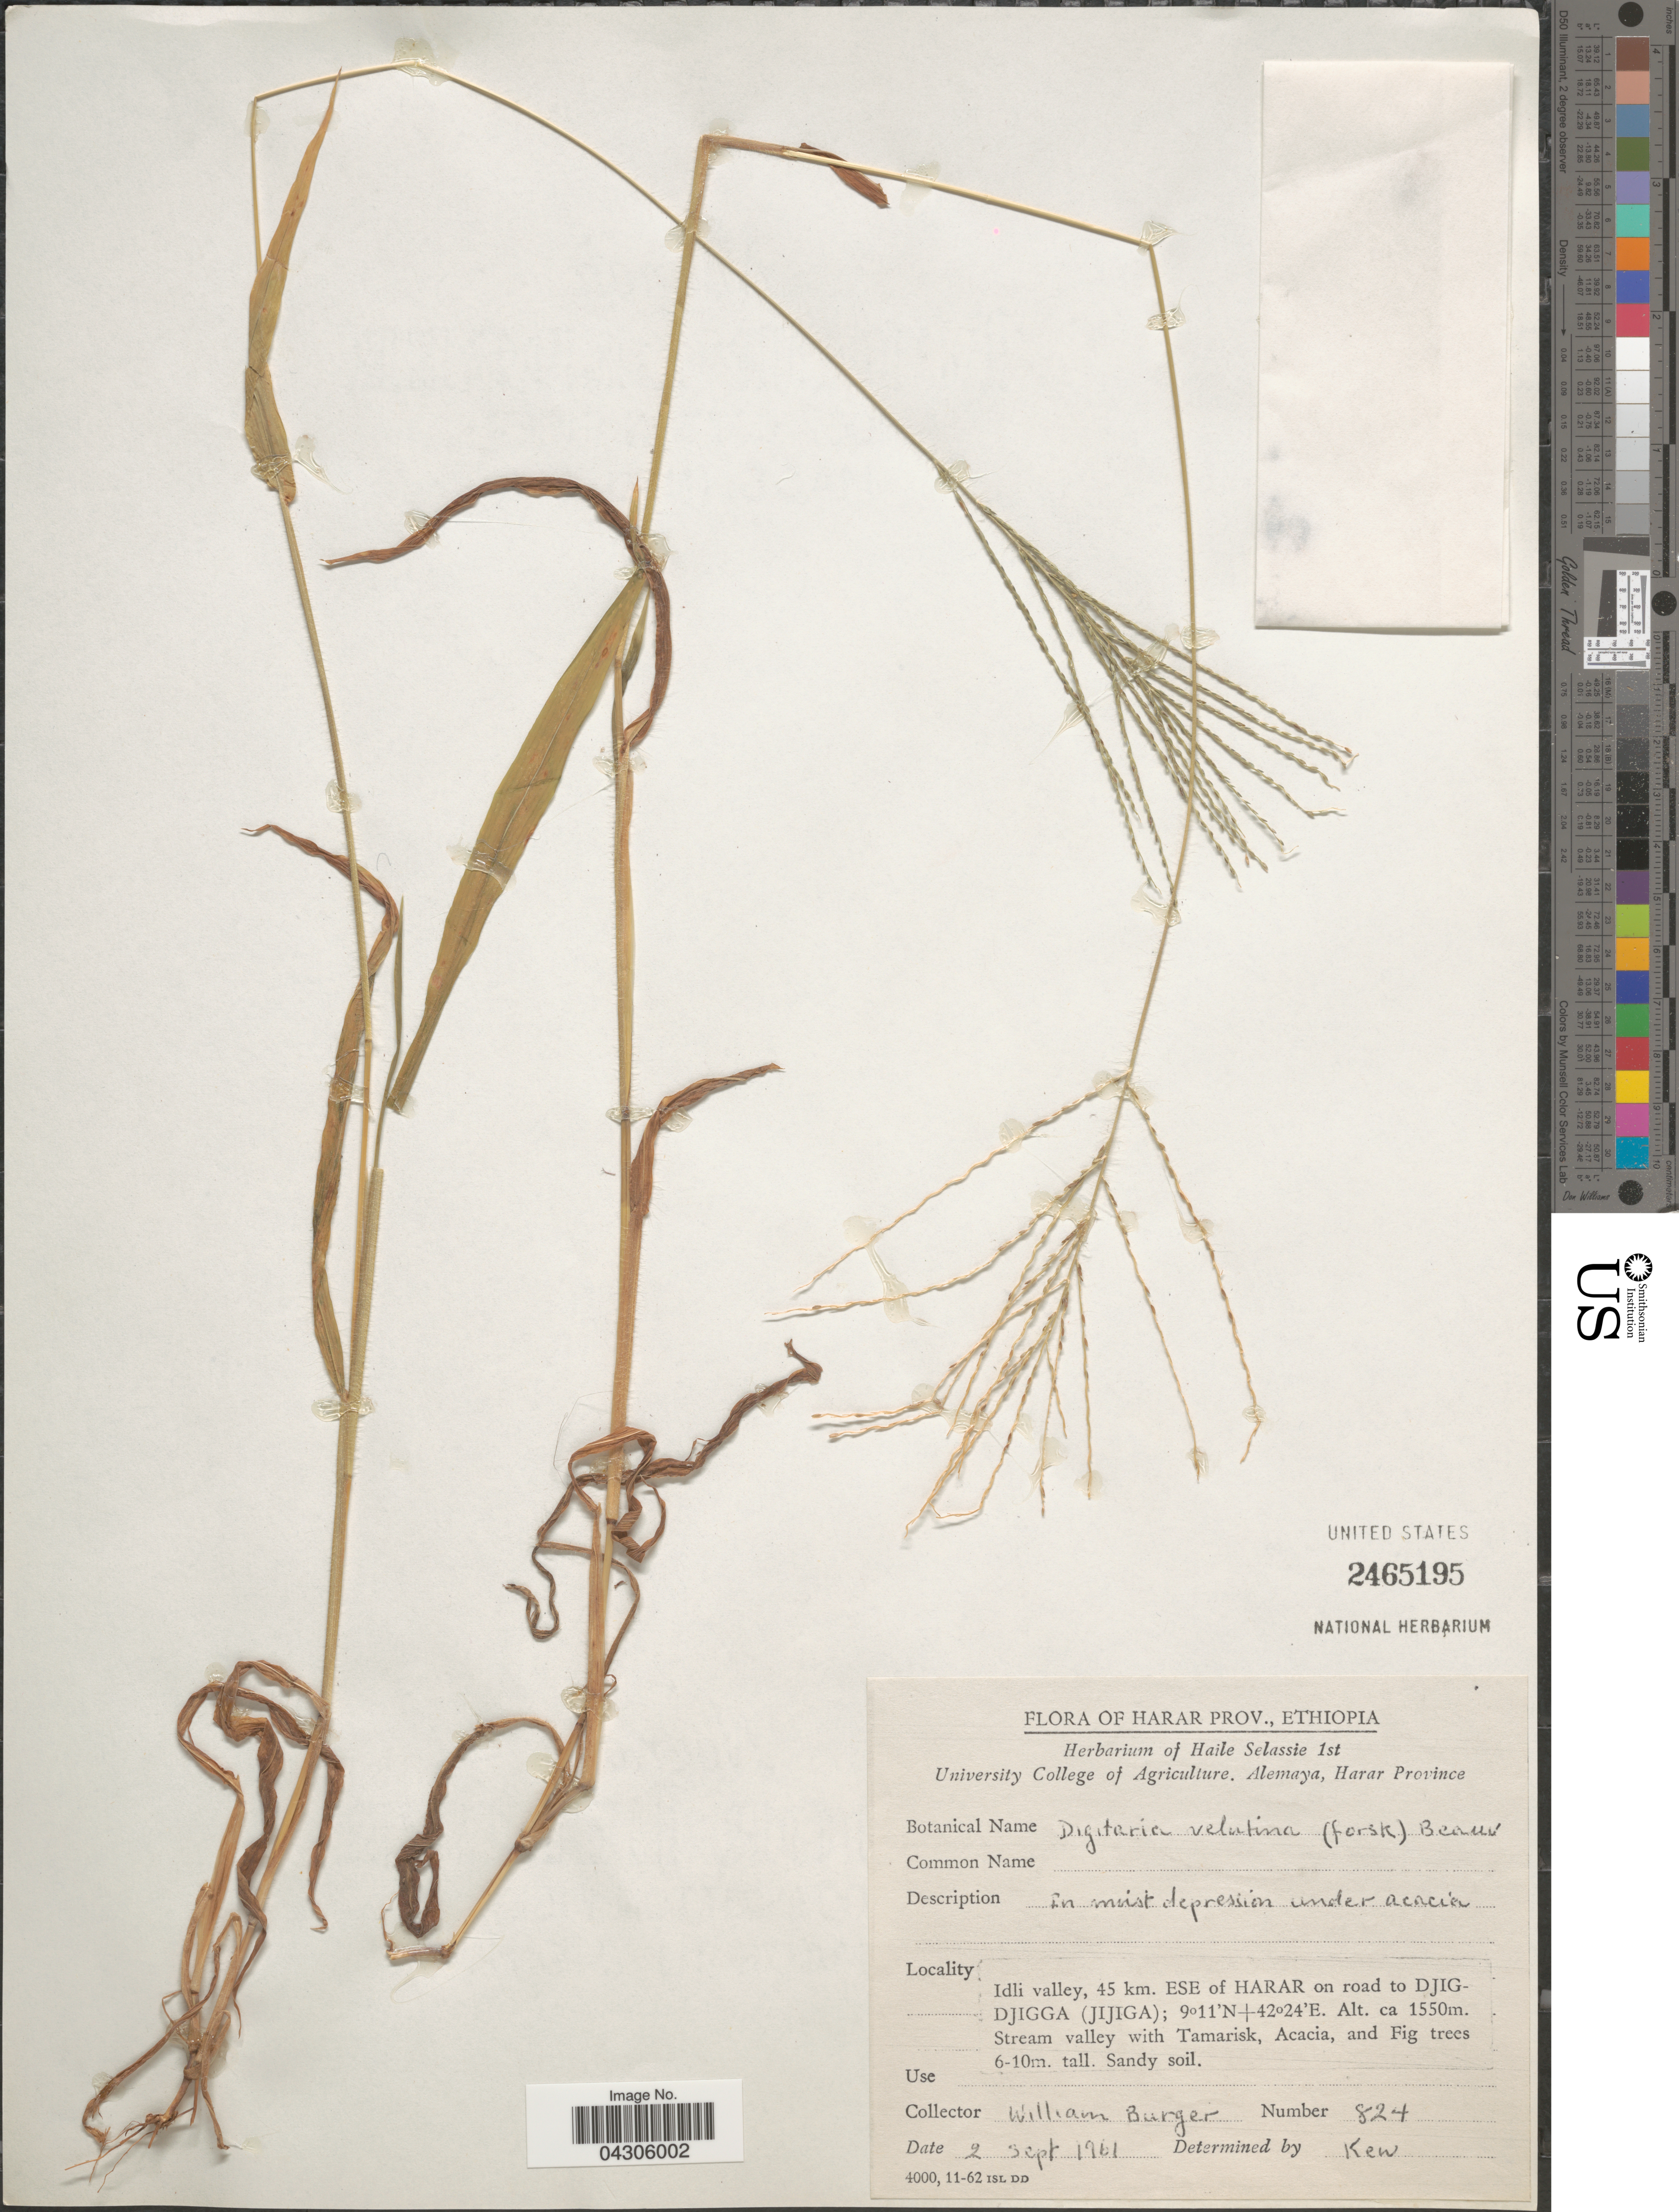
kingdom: Plantae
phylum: Tracheophyta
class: Liliopsida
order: Poales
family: Poaceae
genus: Digitaria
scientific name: Digitaria velutina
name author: (Forssk.) P. Beauv.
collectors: W. Burger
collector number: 824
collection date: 1961-09-02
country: Ethiopia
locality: Harar Prov. Idli valley, 45 km. ESE of Harar on road to Djig-Djigga (Jijiga). Stream valley.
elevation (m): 1550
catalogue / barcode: US 2465195